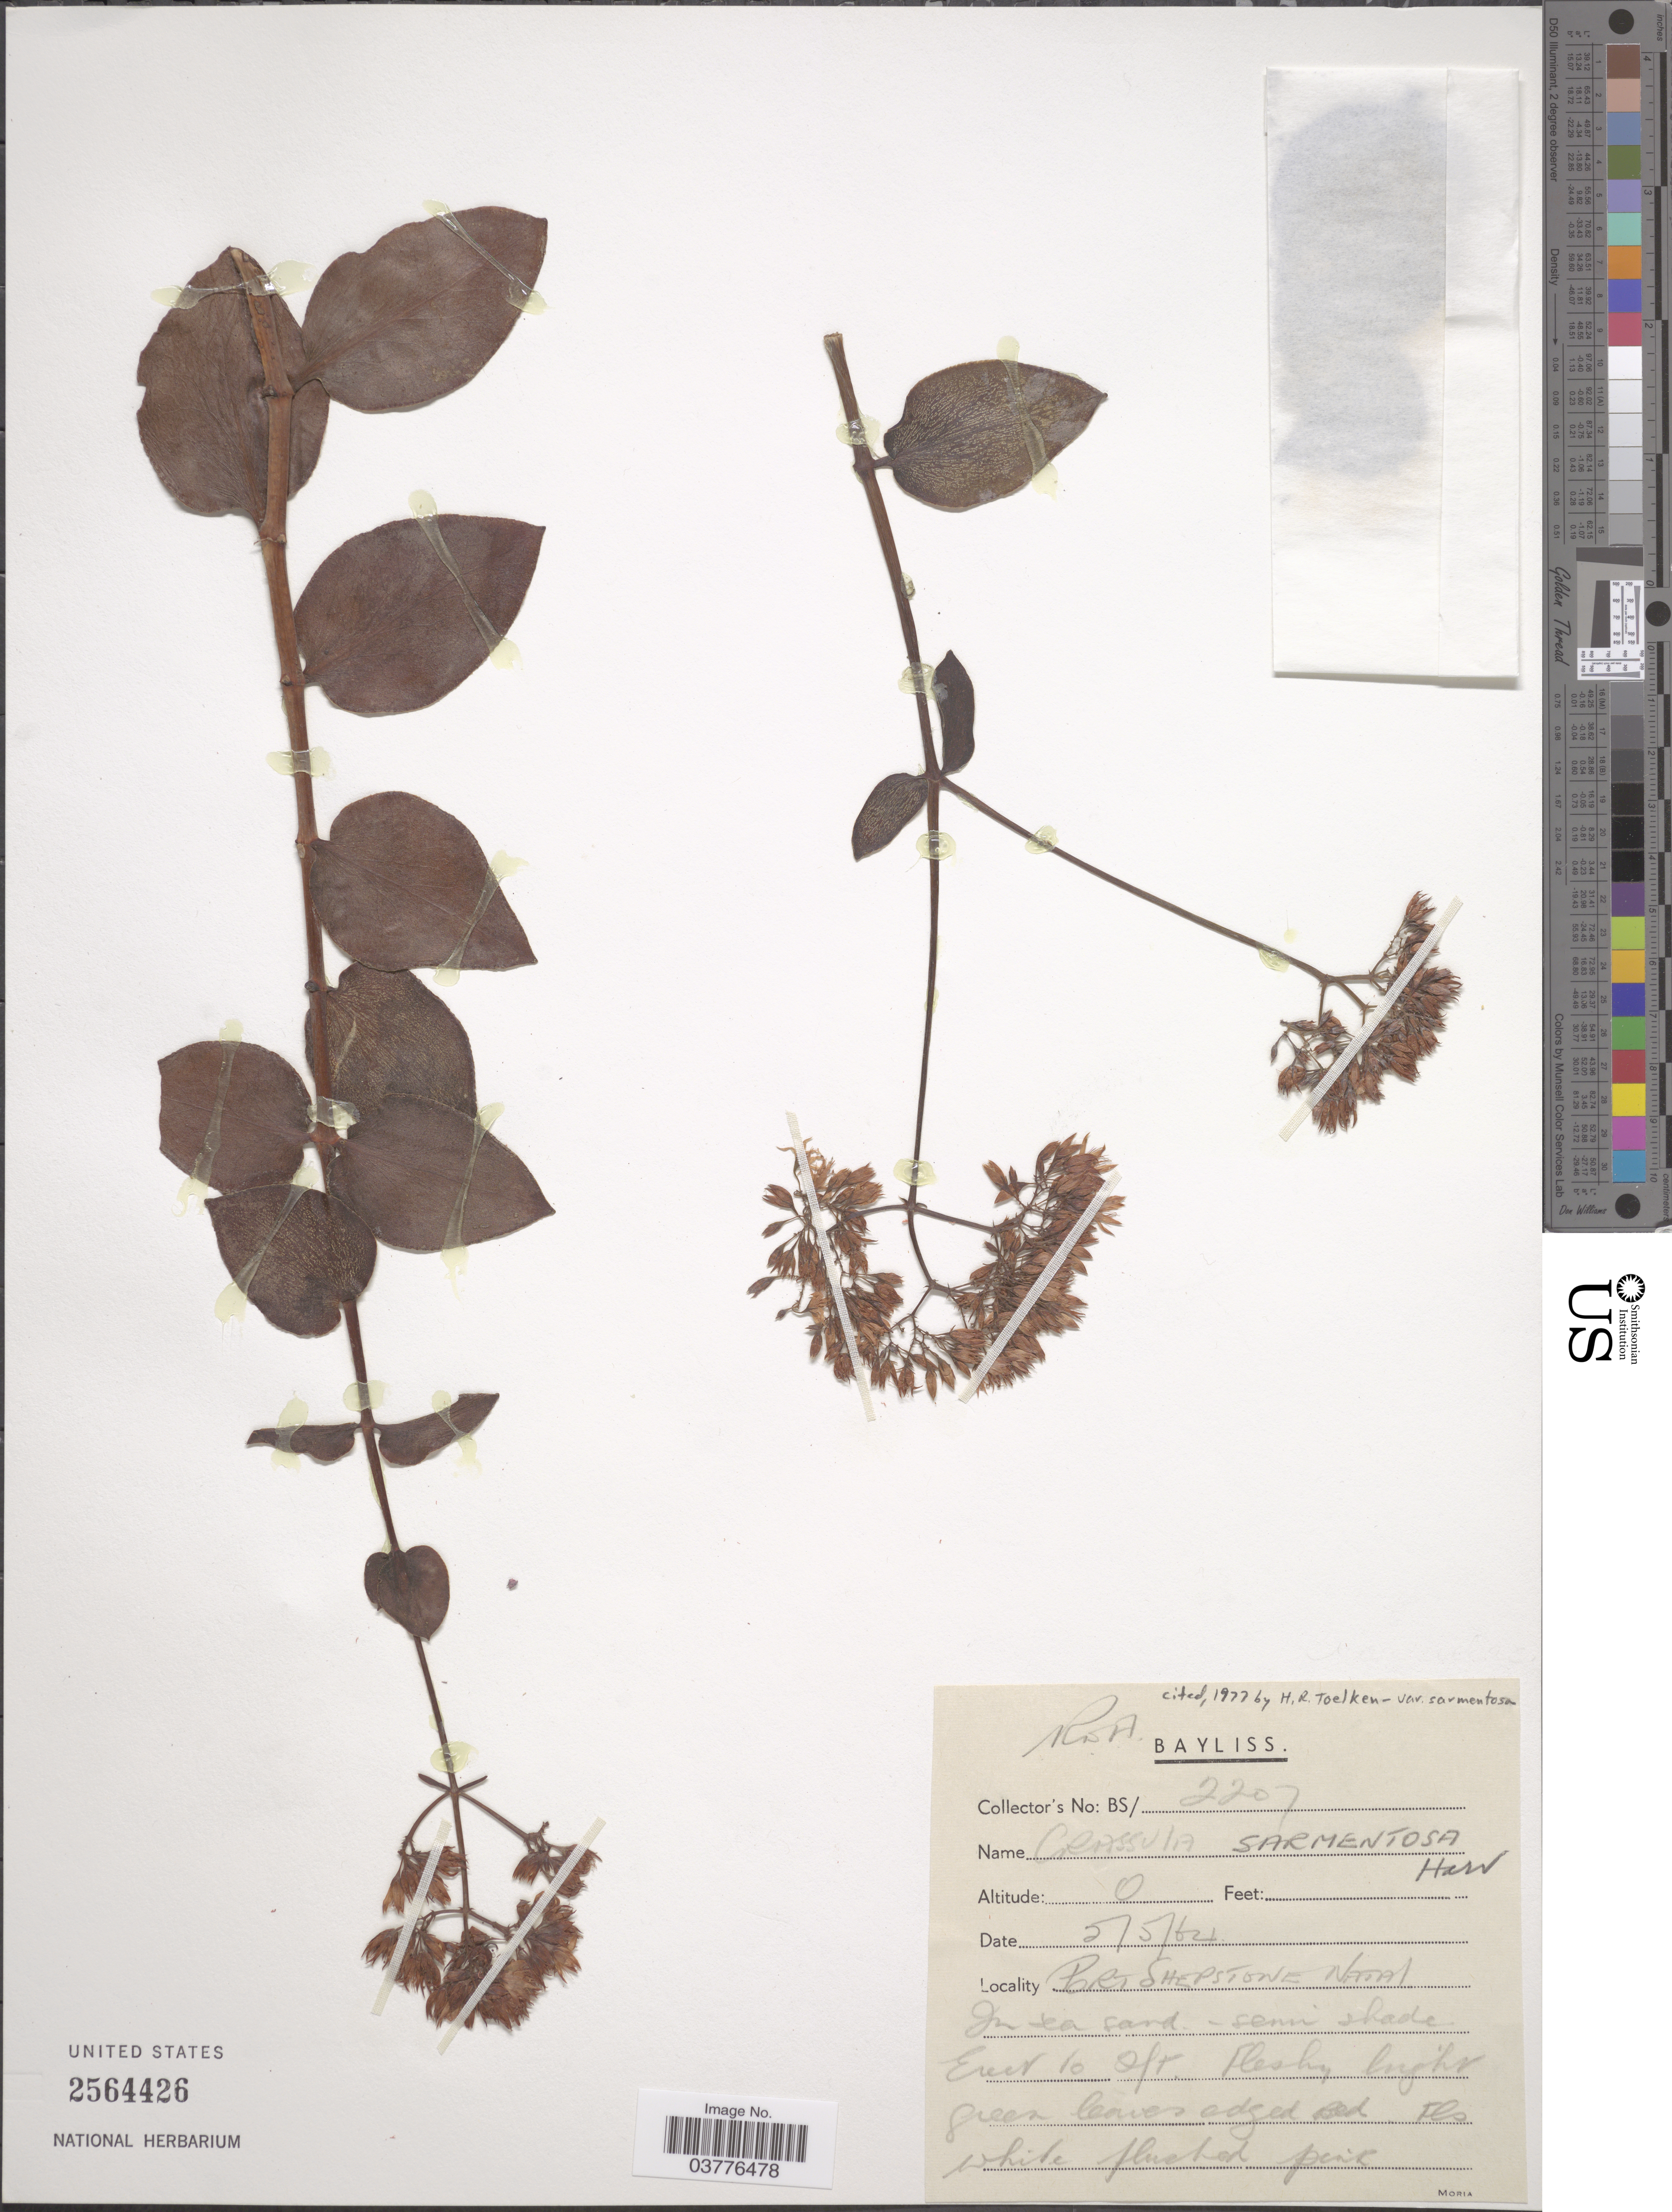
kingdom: Plantae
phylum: Tracheophyta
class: Magnoliopsida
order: Saxifragales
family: Crassulaceae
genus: Crassula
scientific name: Crassula sarmentosa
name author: Harv.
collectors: R. Bayliss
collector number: BS/2207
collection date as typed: Transcribed d/m/y: 5/5/64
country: South Africa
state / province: KwaZulu-Natal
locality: Port Shepstone. Natal.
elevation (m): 0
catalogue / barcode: US 2564426